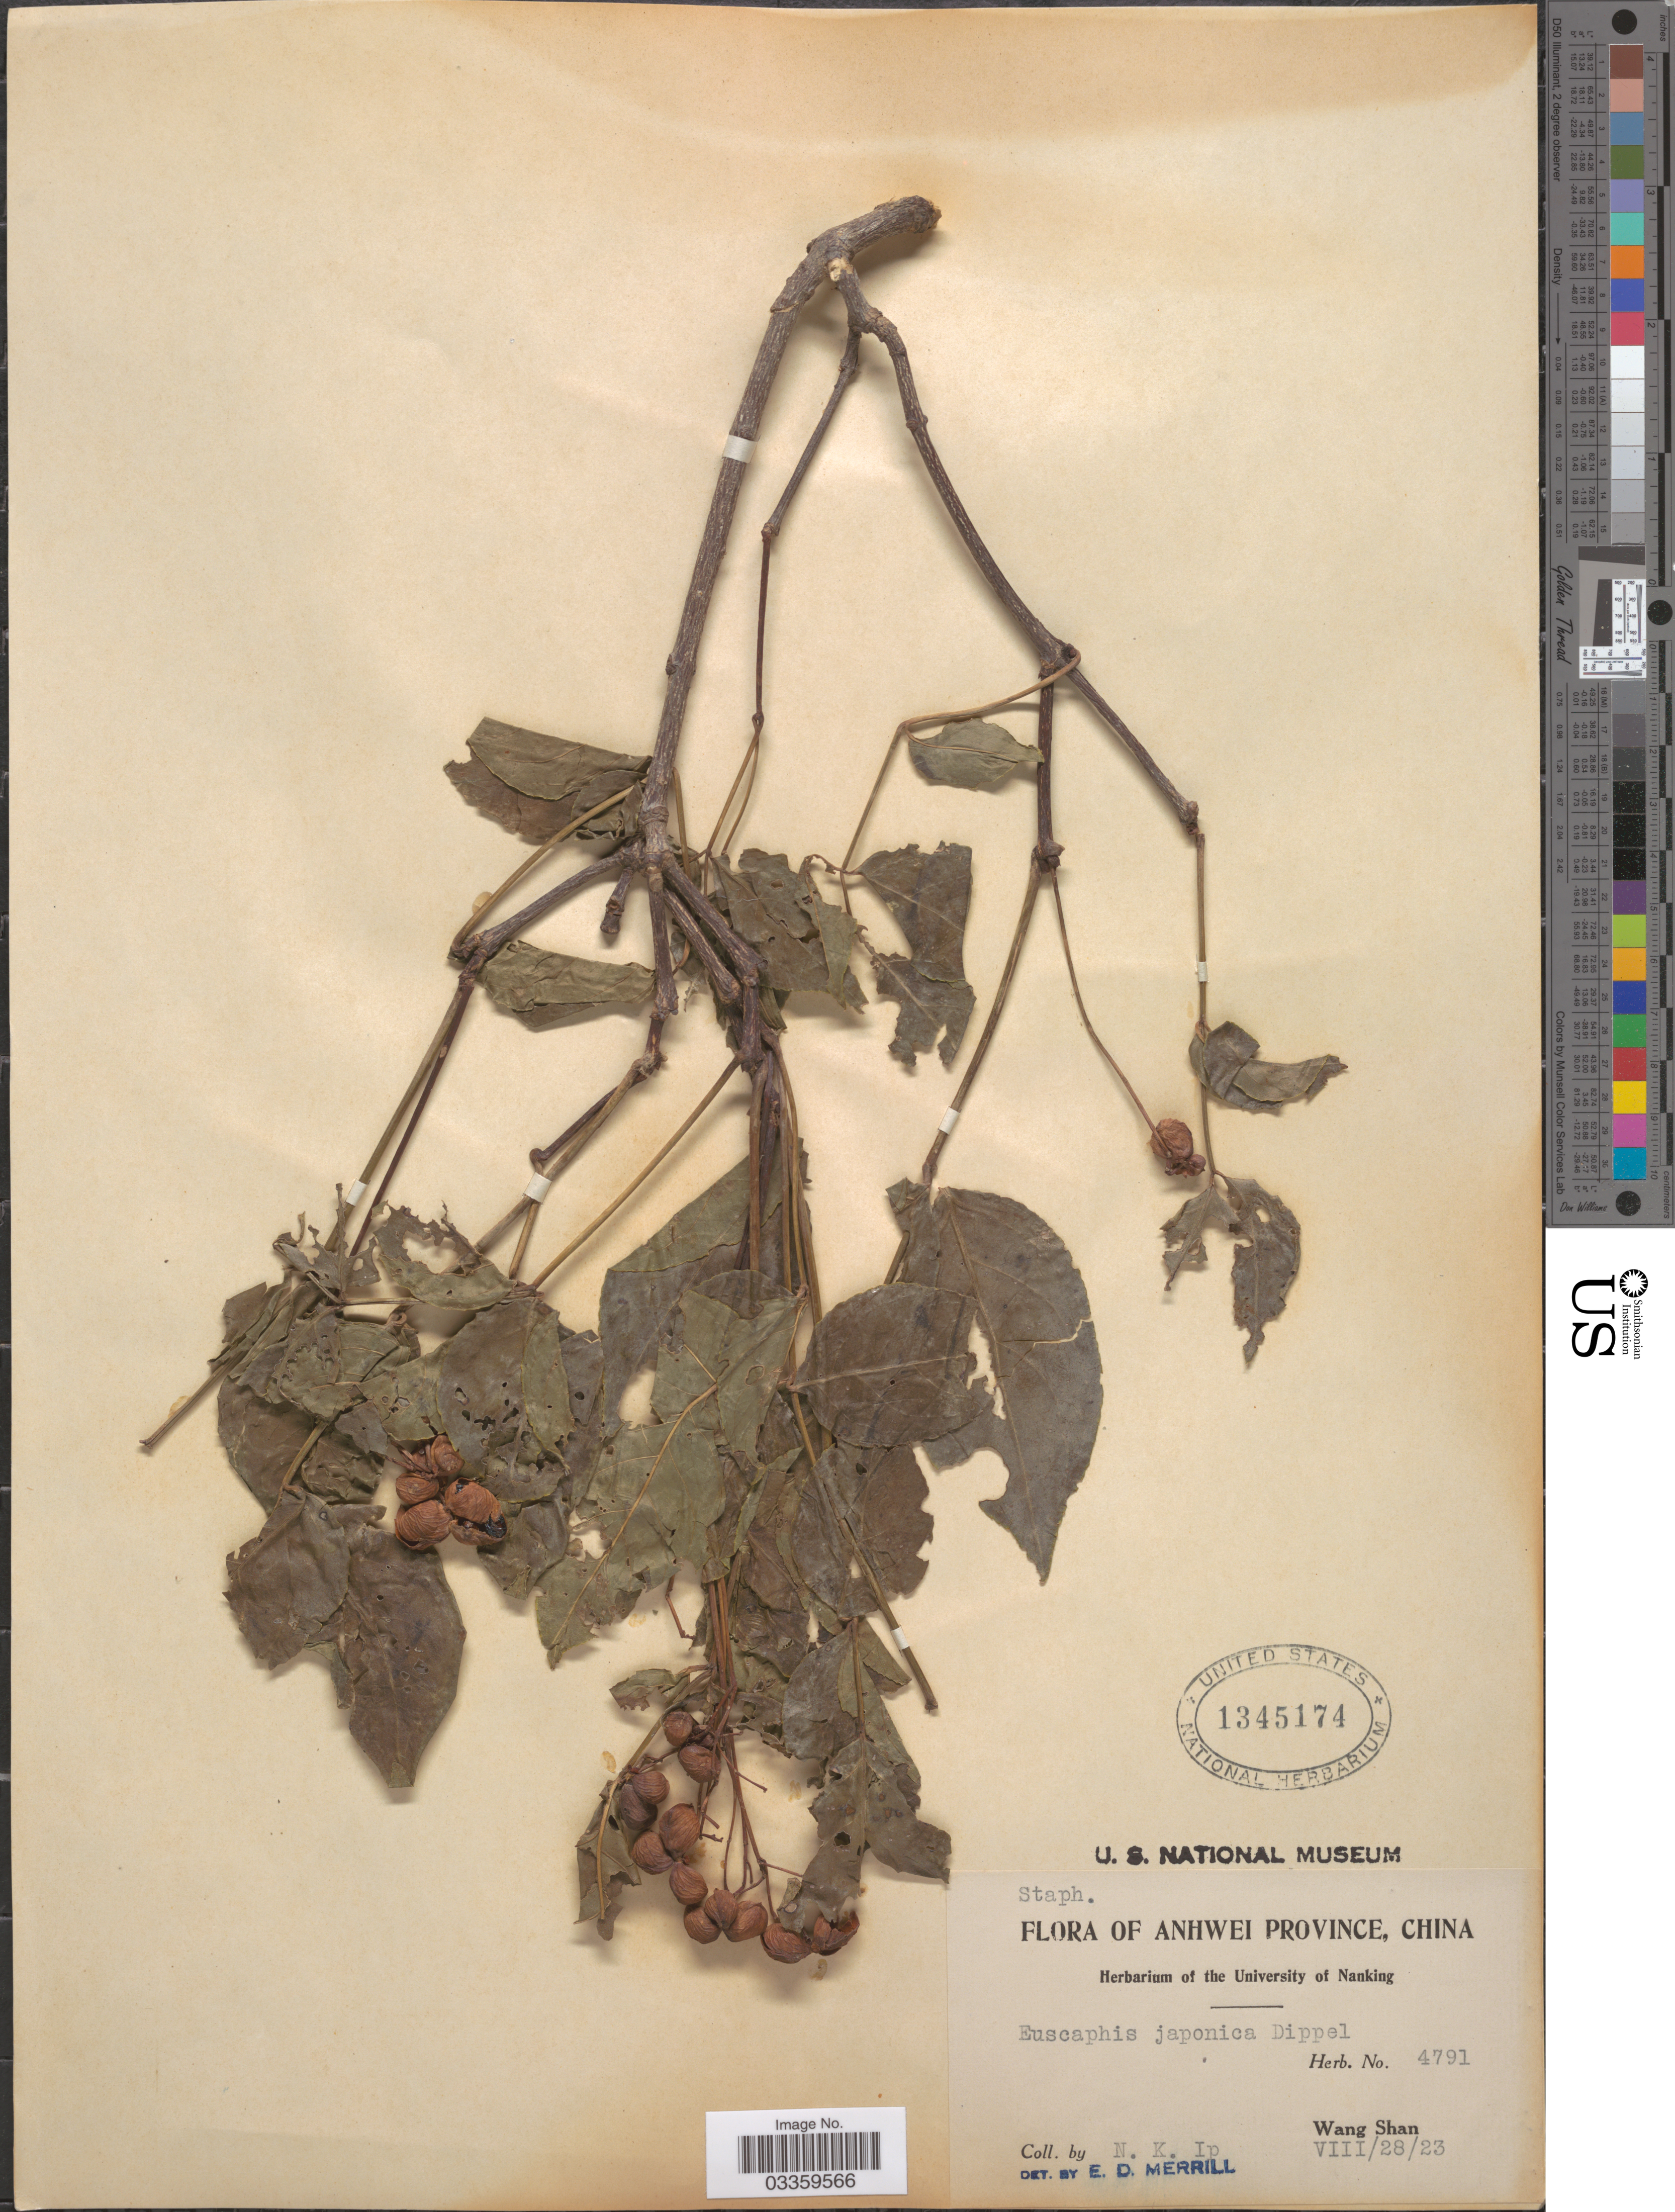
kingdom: Plantae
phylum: Tracheophyta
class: Magnoliopsida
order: Crossosomatales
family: Staphyleaceae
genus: Euscaphis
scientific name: Euscaphis japonica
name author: (Thunb.) Kanitz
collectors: N. Ip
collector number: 4791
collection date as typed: Transcribed d/m/y: 28/8/23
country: China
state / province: Anhui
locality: Anhwei Province. Wang Shan.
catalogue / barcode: US 1345174